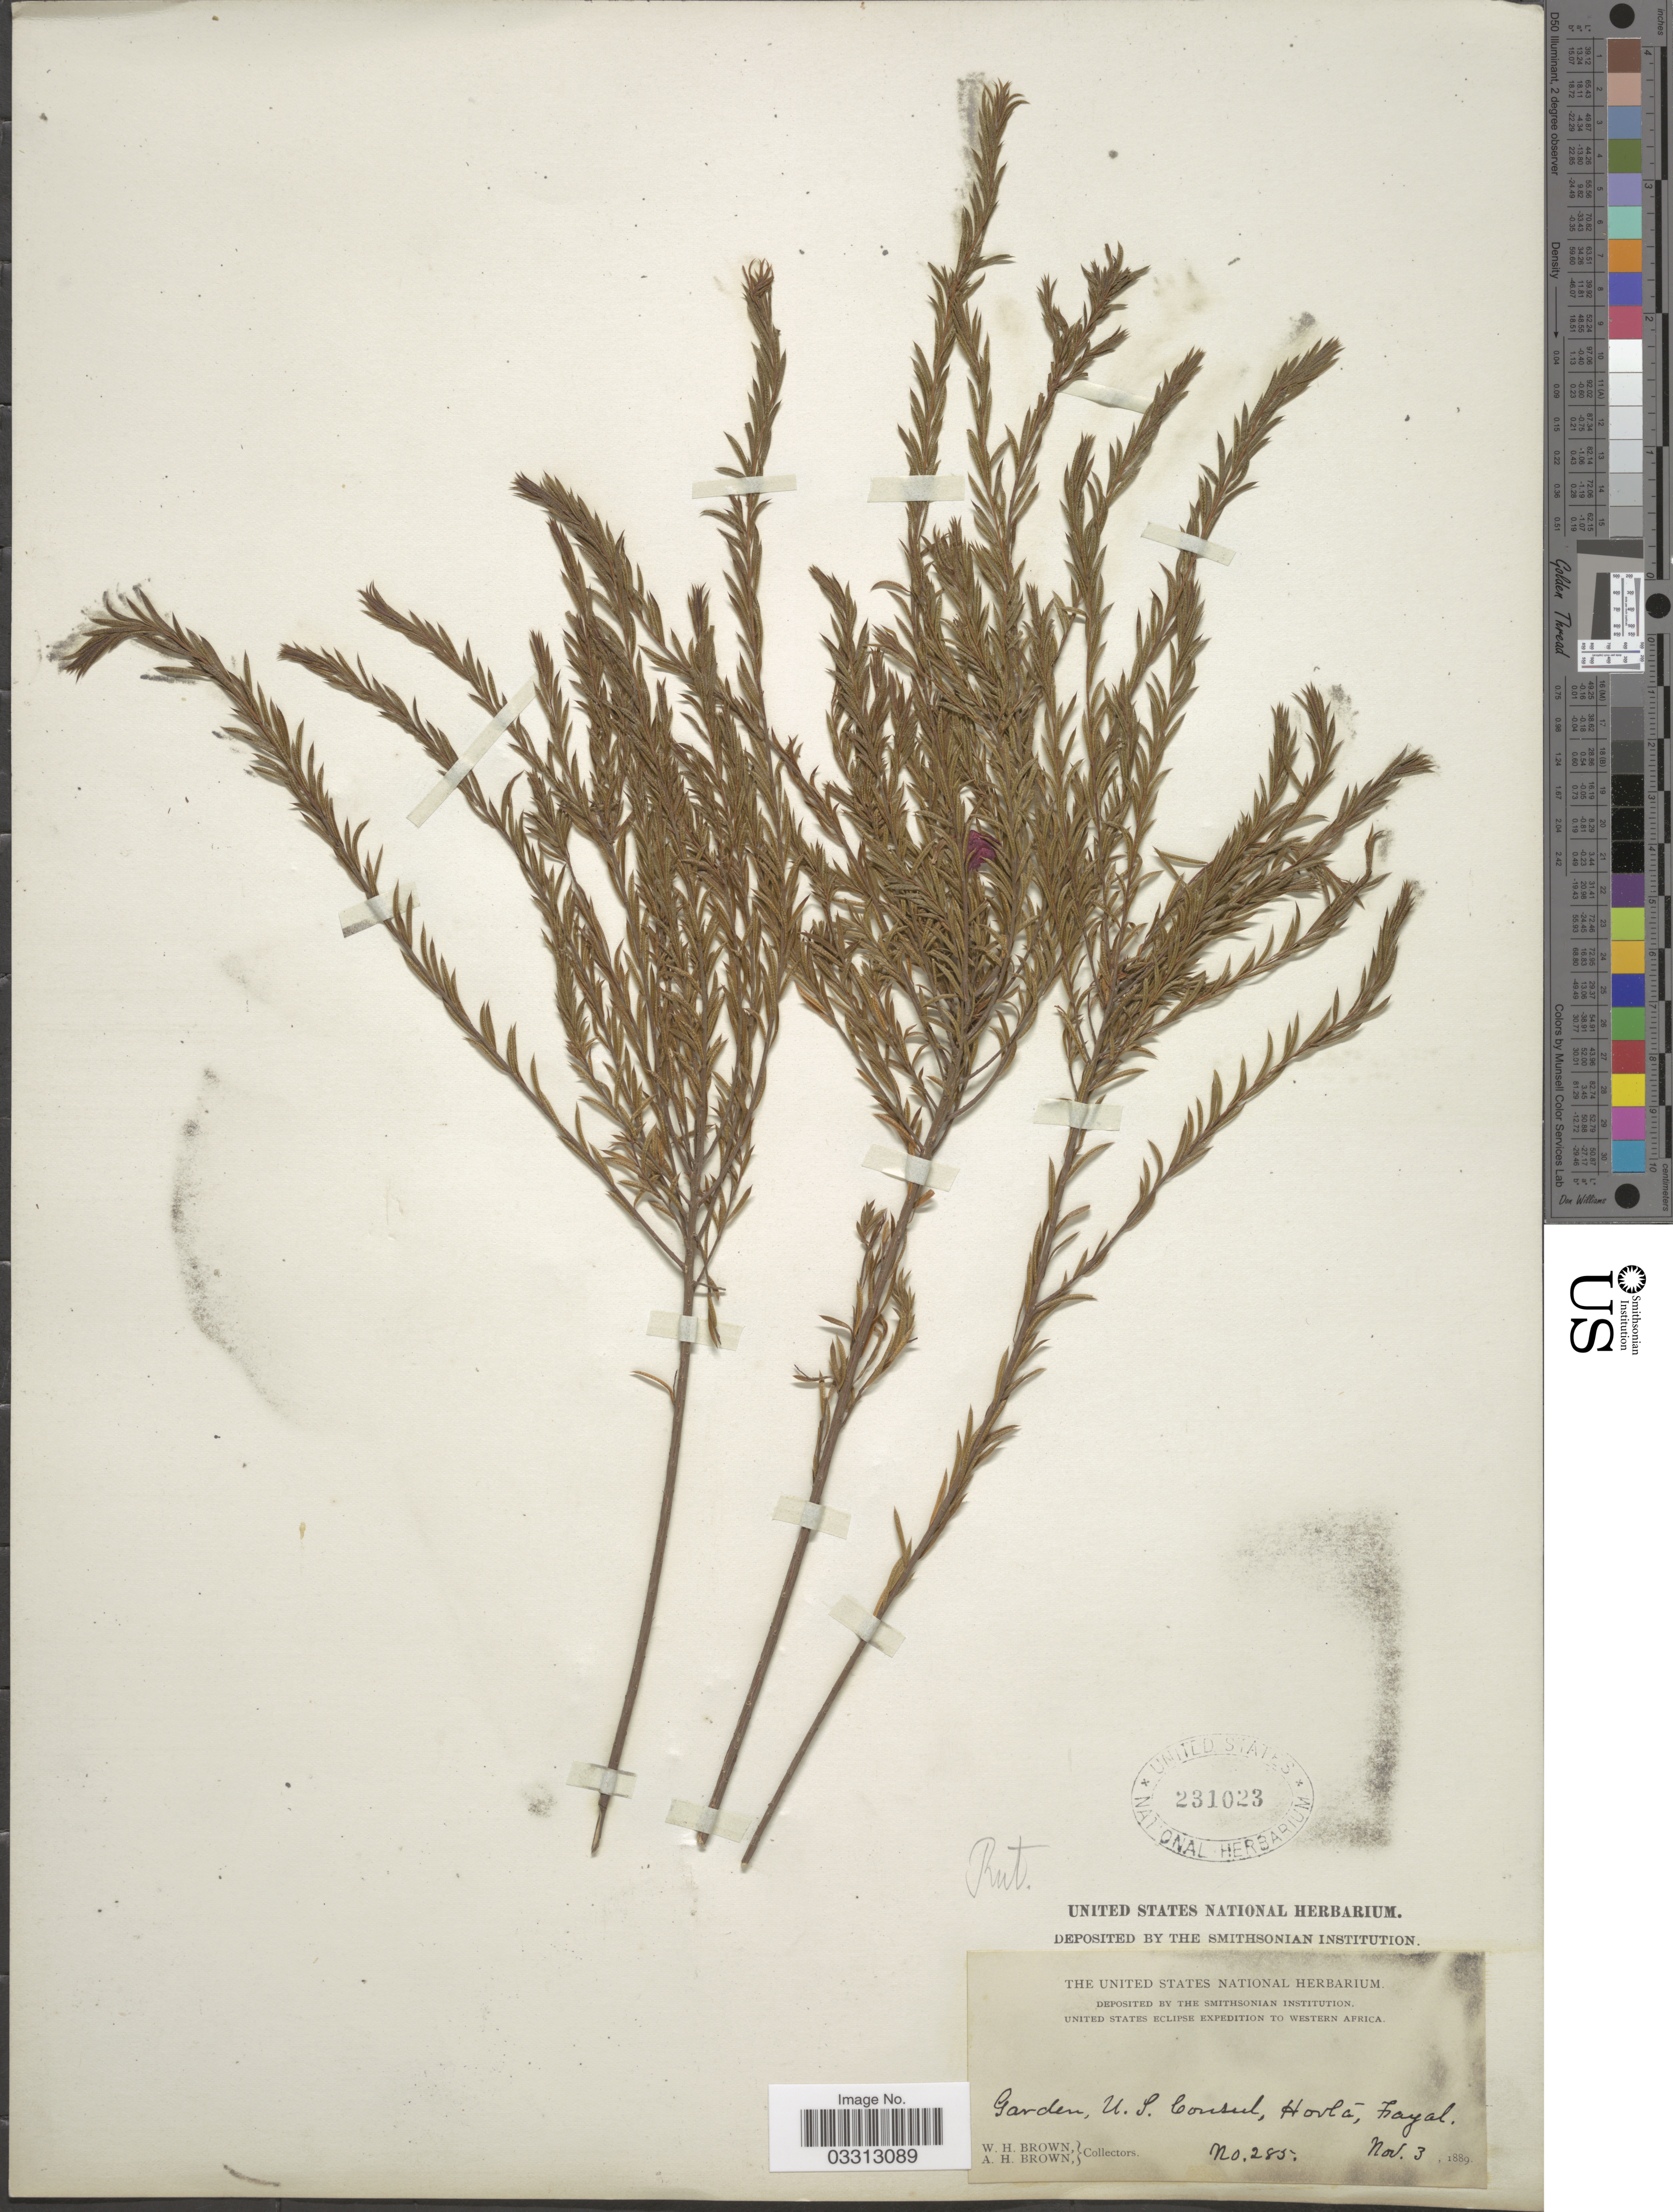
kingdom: Plantae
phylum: Tracheophyta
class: Magnoliopsida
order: Sapindales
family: Rutaceae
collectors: W. H. Brown & A. H. Brown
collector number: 285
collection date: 1889-11-03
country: Portugal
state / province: Azores (Aut. Reg.)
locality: Western Africa. Garden, U. S. Consul, Hortá Fayal.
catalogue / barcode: US 231023